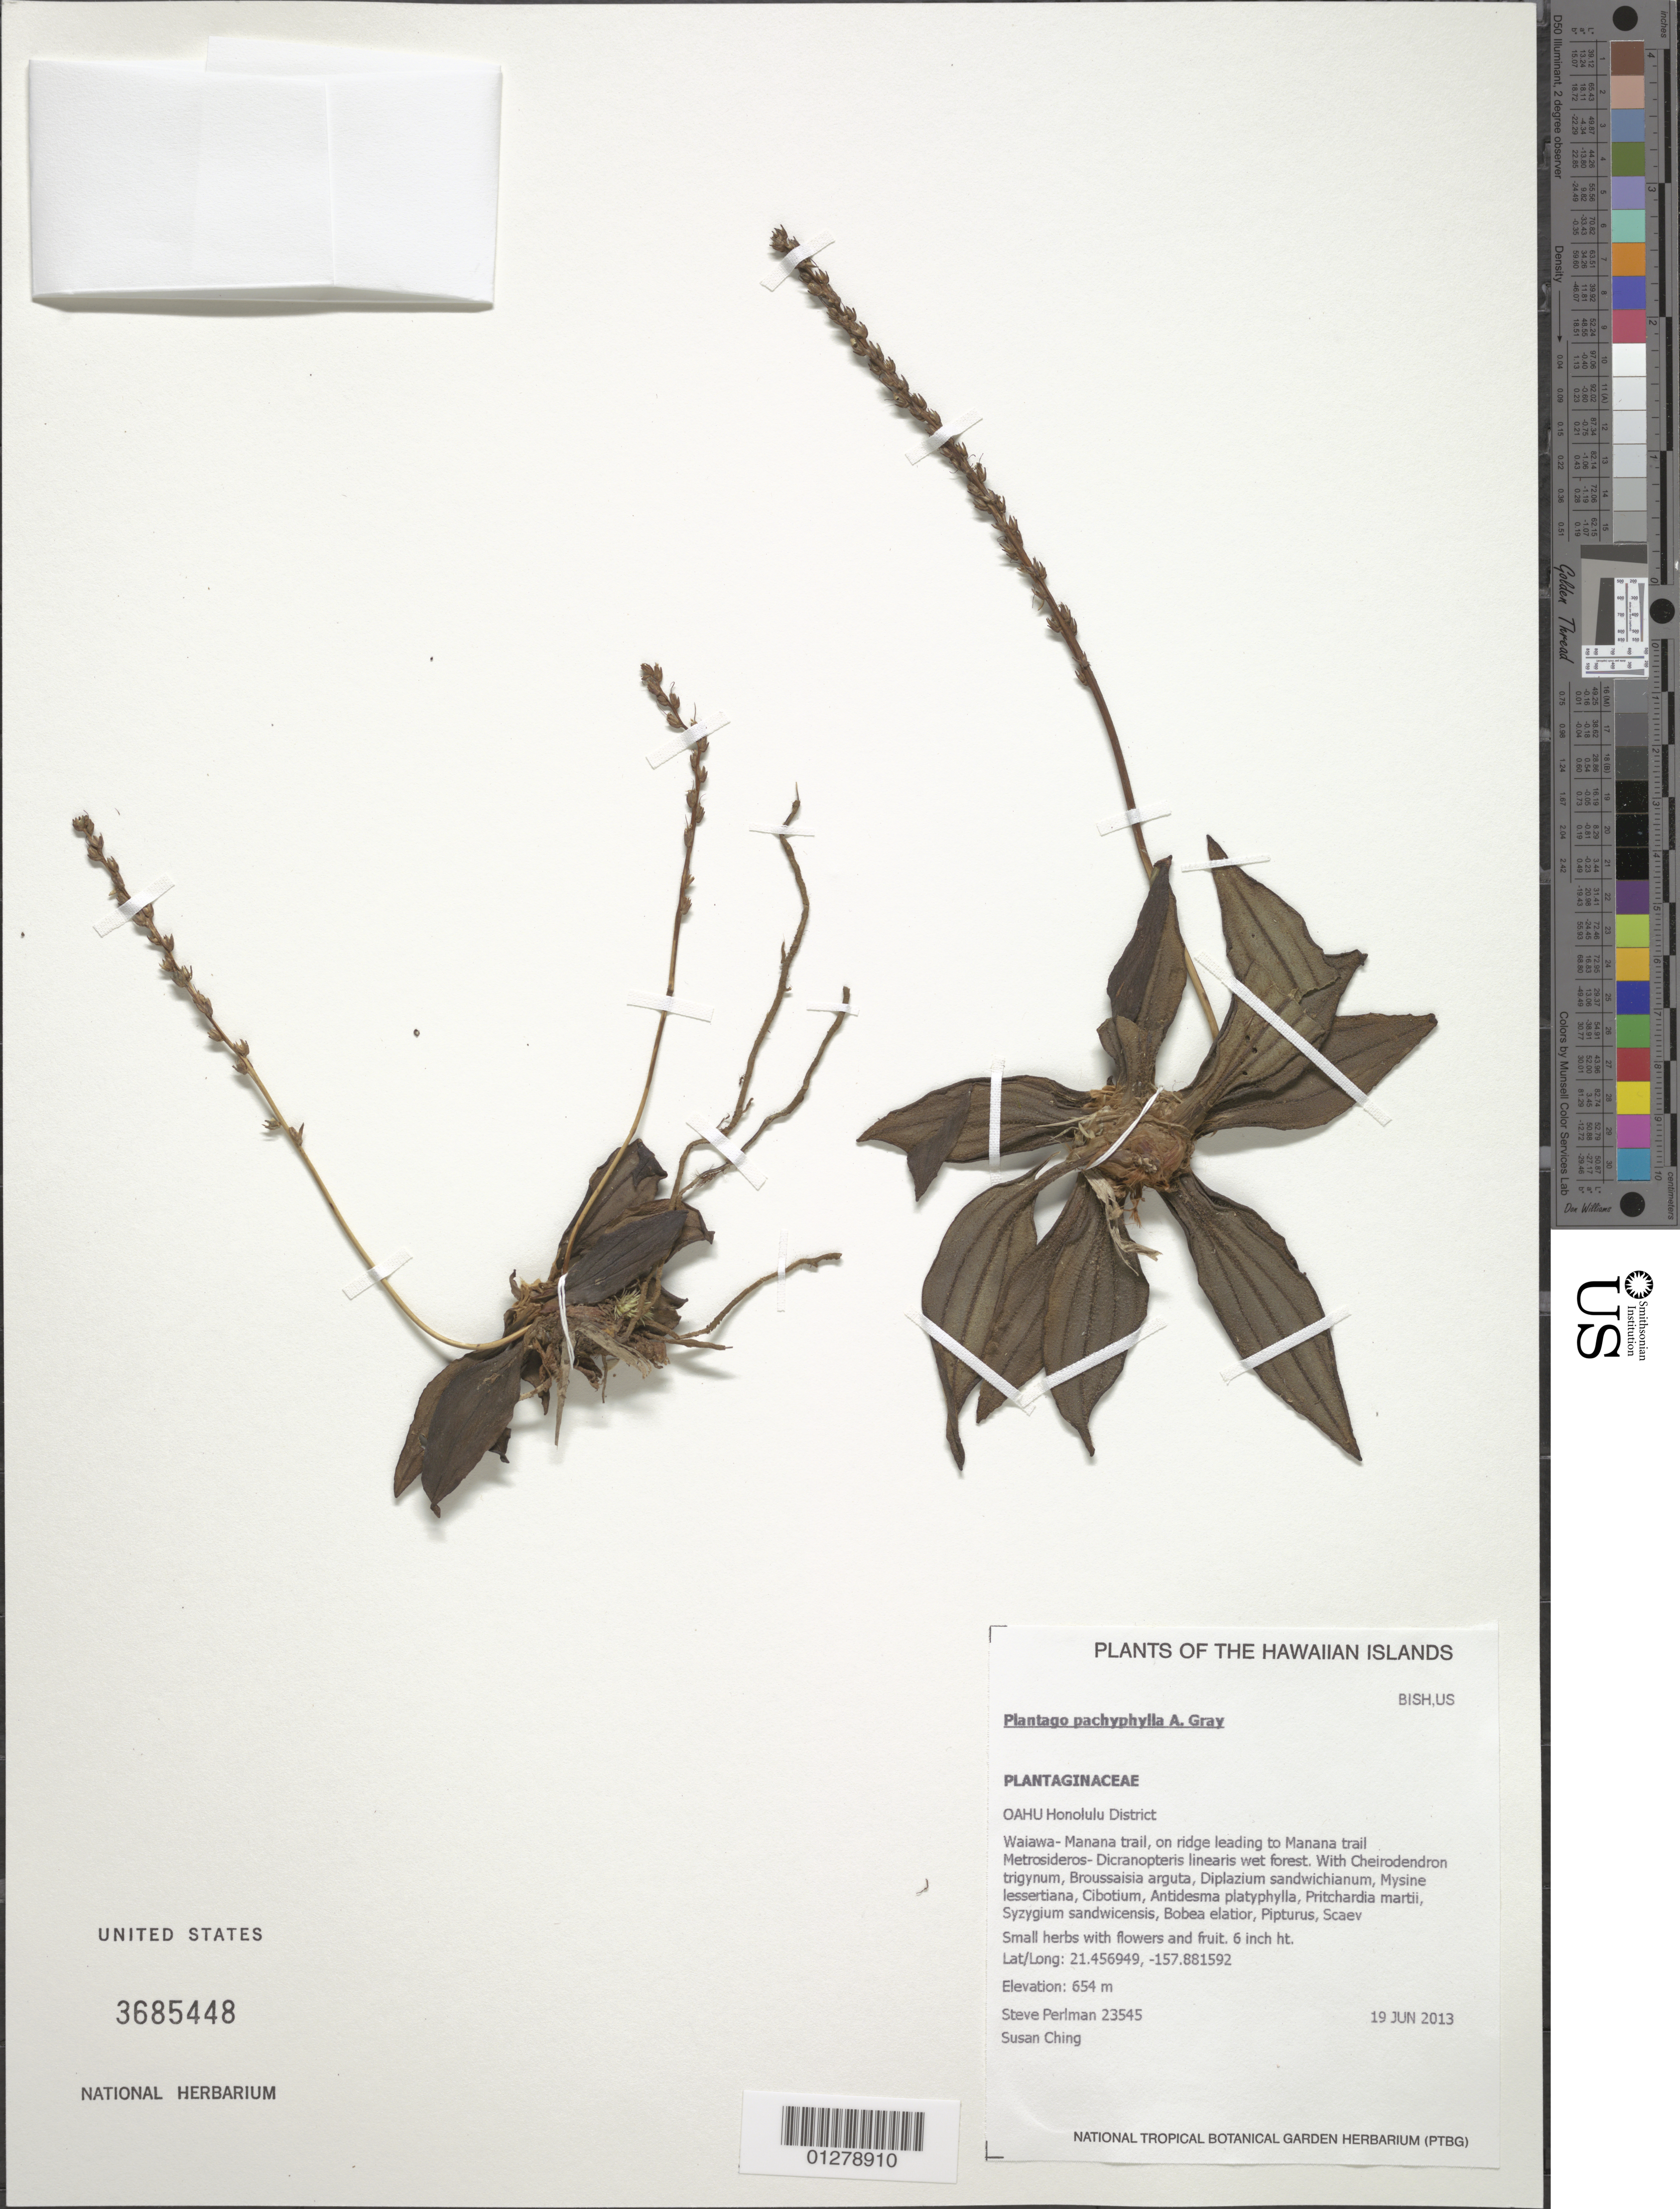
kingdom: Plantae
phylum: Tracheophyta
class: Magnoliopsida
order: Lamiales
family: Plantaginaceae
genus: Plantago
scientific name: Plantago pachyphylla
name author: A. Gray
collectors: S. P. Perlman & S. Ching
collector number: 23545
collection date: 2013-06-19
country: United States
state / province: Hawaii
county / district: Honolulu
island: Oahu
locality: Waiawa-Manana Trail, on ridge leading to Manana trail.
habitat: Wet forest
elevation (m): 654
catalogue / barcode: US 3685448